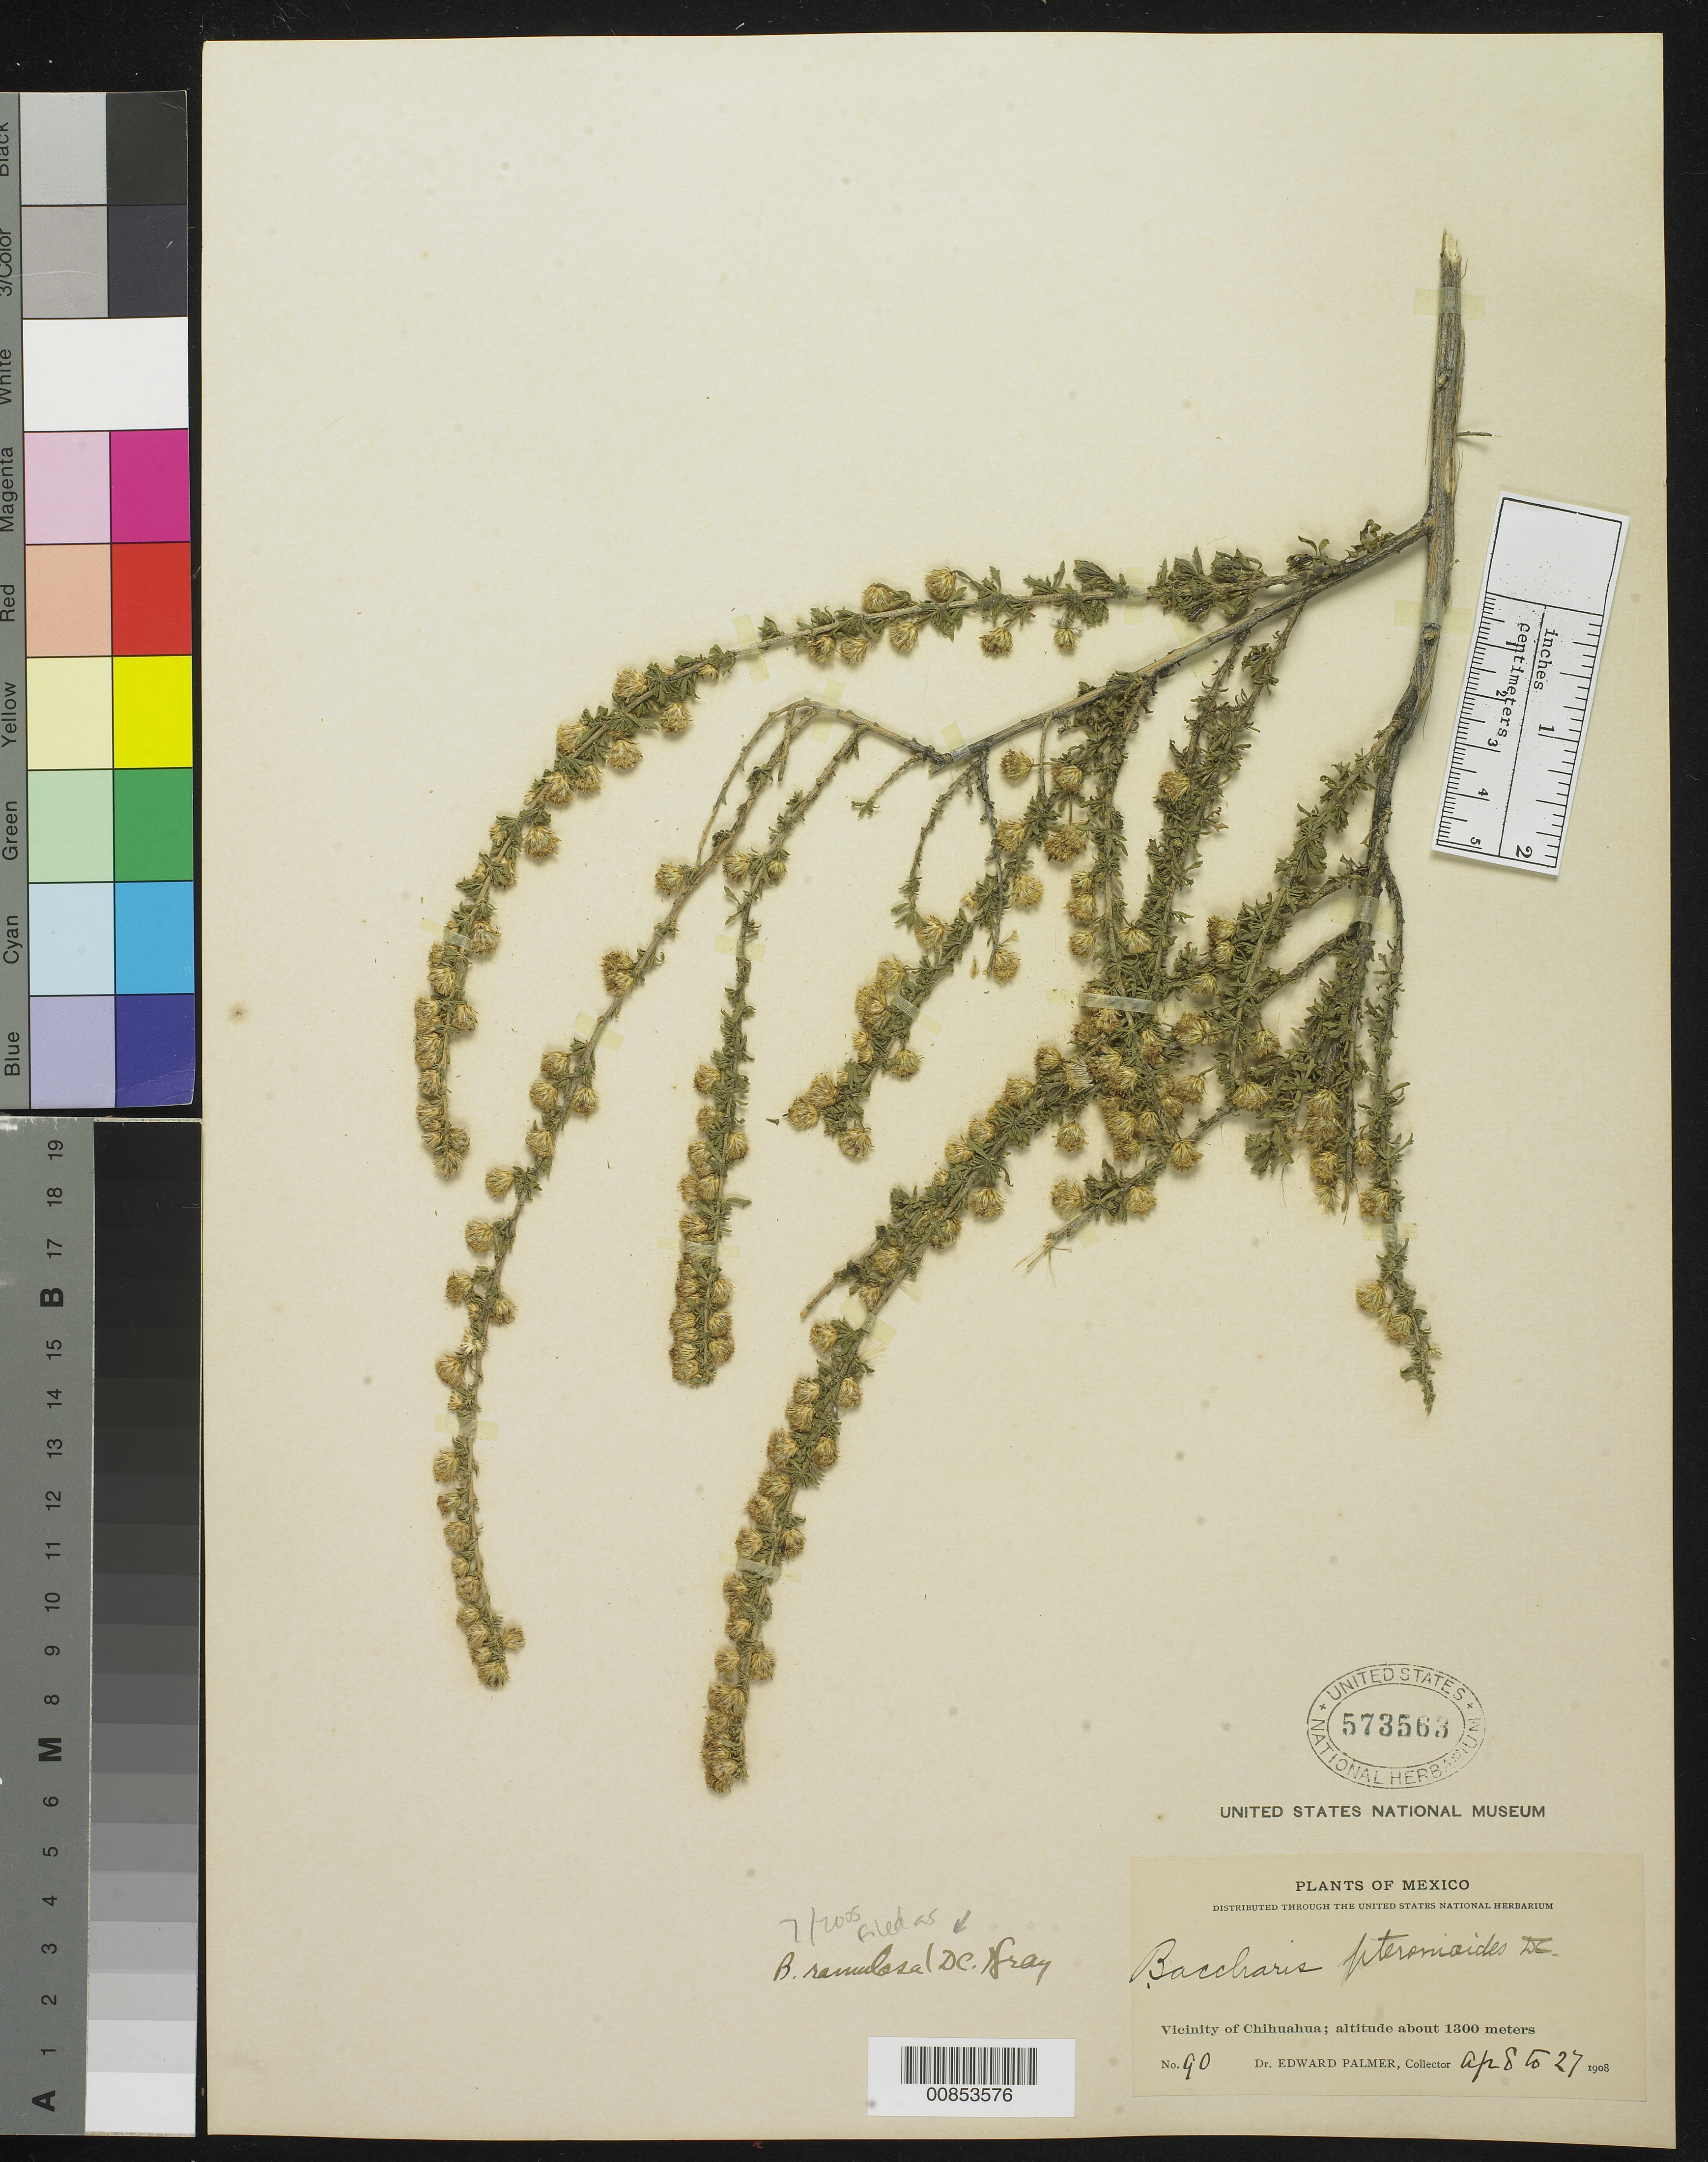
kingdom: Plantae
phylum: Tracheophyta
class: Magnoliopsida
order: Asterales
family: Asteraceae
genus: Baccharis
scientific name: Baccharis pteronioides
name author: DC.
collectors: E. Palmer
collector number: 90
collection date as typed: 08 Apr 1908 to 27 Apr 1908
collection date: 1908-04-08/1908-04-27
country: Mexico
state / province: Chihuahua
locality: Vicinity of Chihuahua.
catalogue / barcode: US 573563